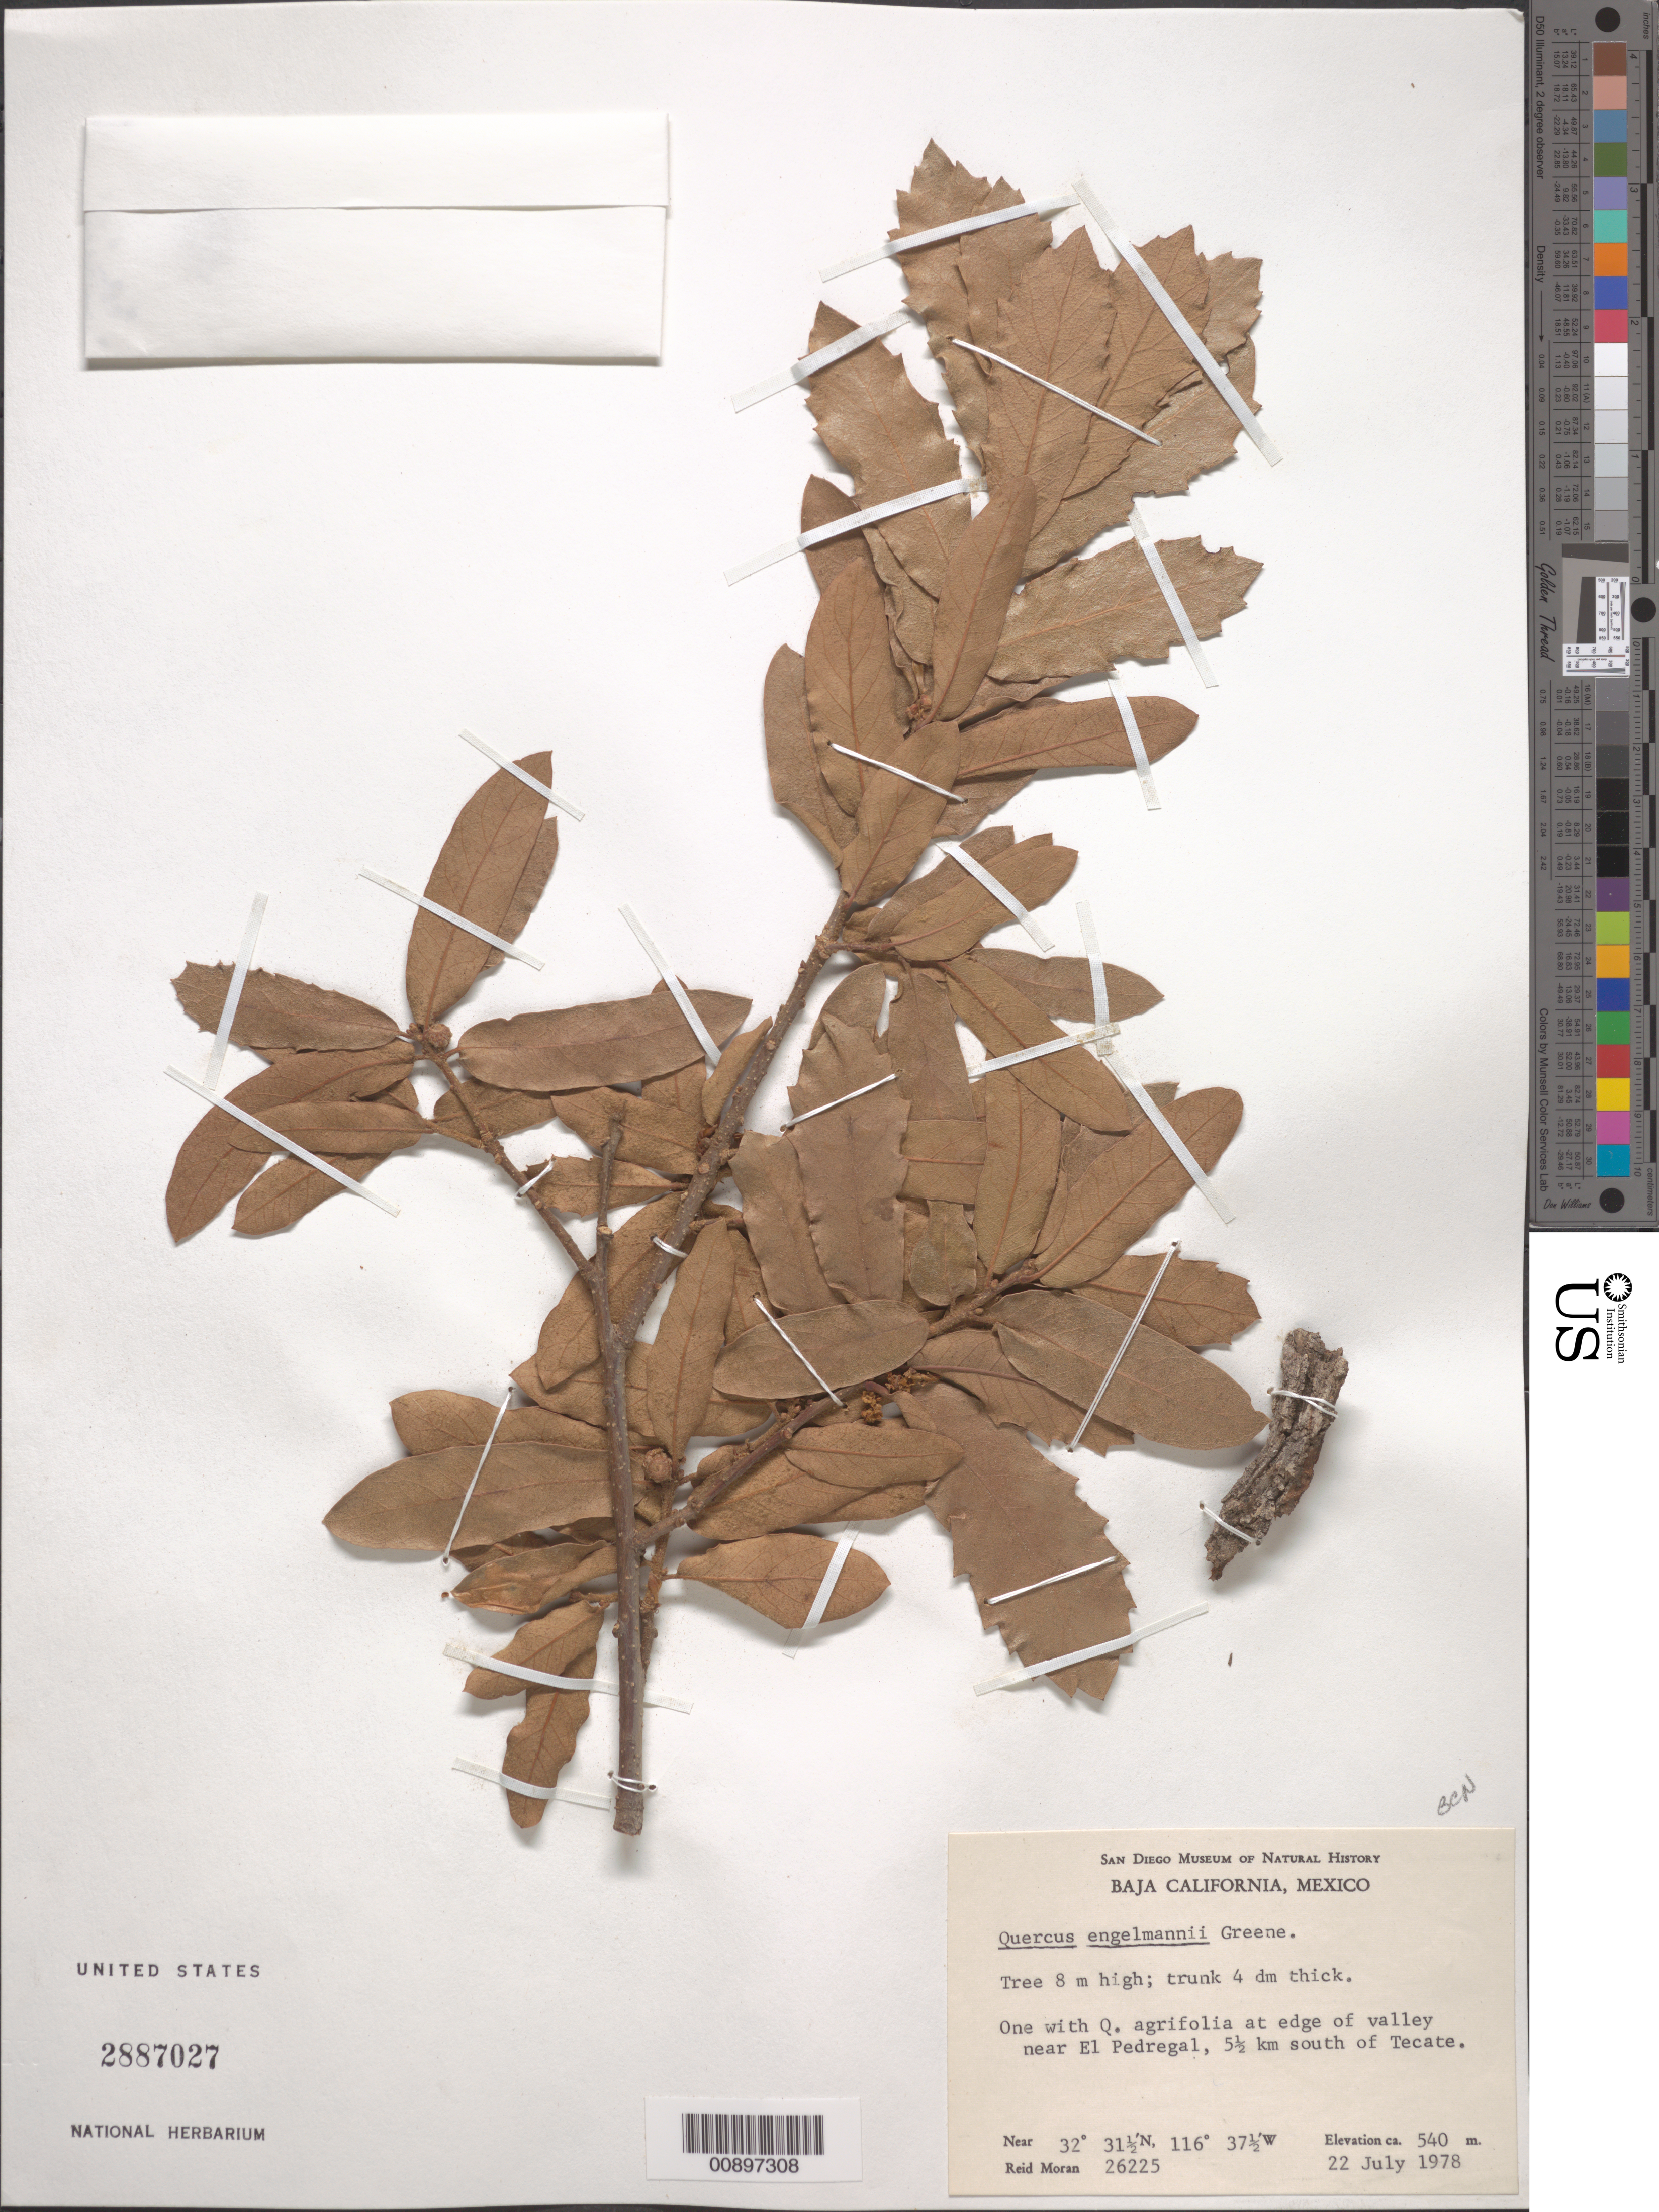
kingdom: Plantae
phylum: Tracheophyta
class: Magnoliopsida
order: Fagales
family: Fagaceae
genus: Quercus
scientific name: Quercus engelmannii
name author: Greene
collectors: R. V. Moran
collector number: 26225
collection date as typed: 22 Jul 1978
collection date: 1978-07-22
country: Mexico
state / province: Baja California Norte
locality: Near El Pedregal, 5½ km south of Tecate.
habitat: With Q. agrifolia at edge of valley.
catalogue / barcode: US 2887027